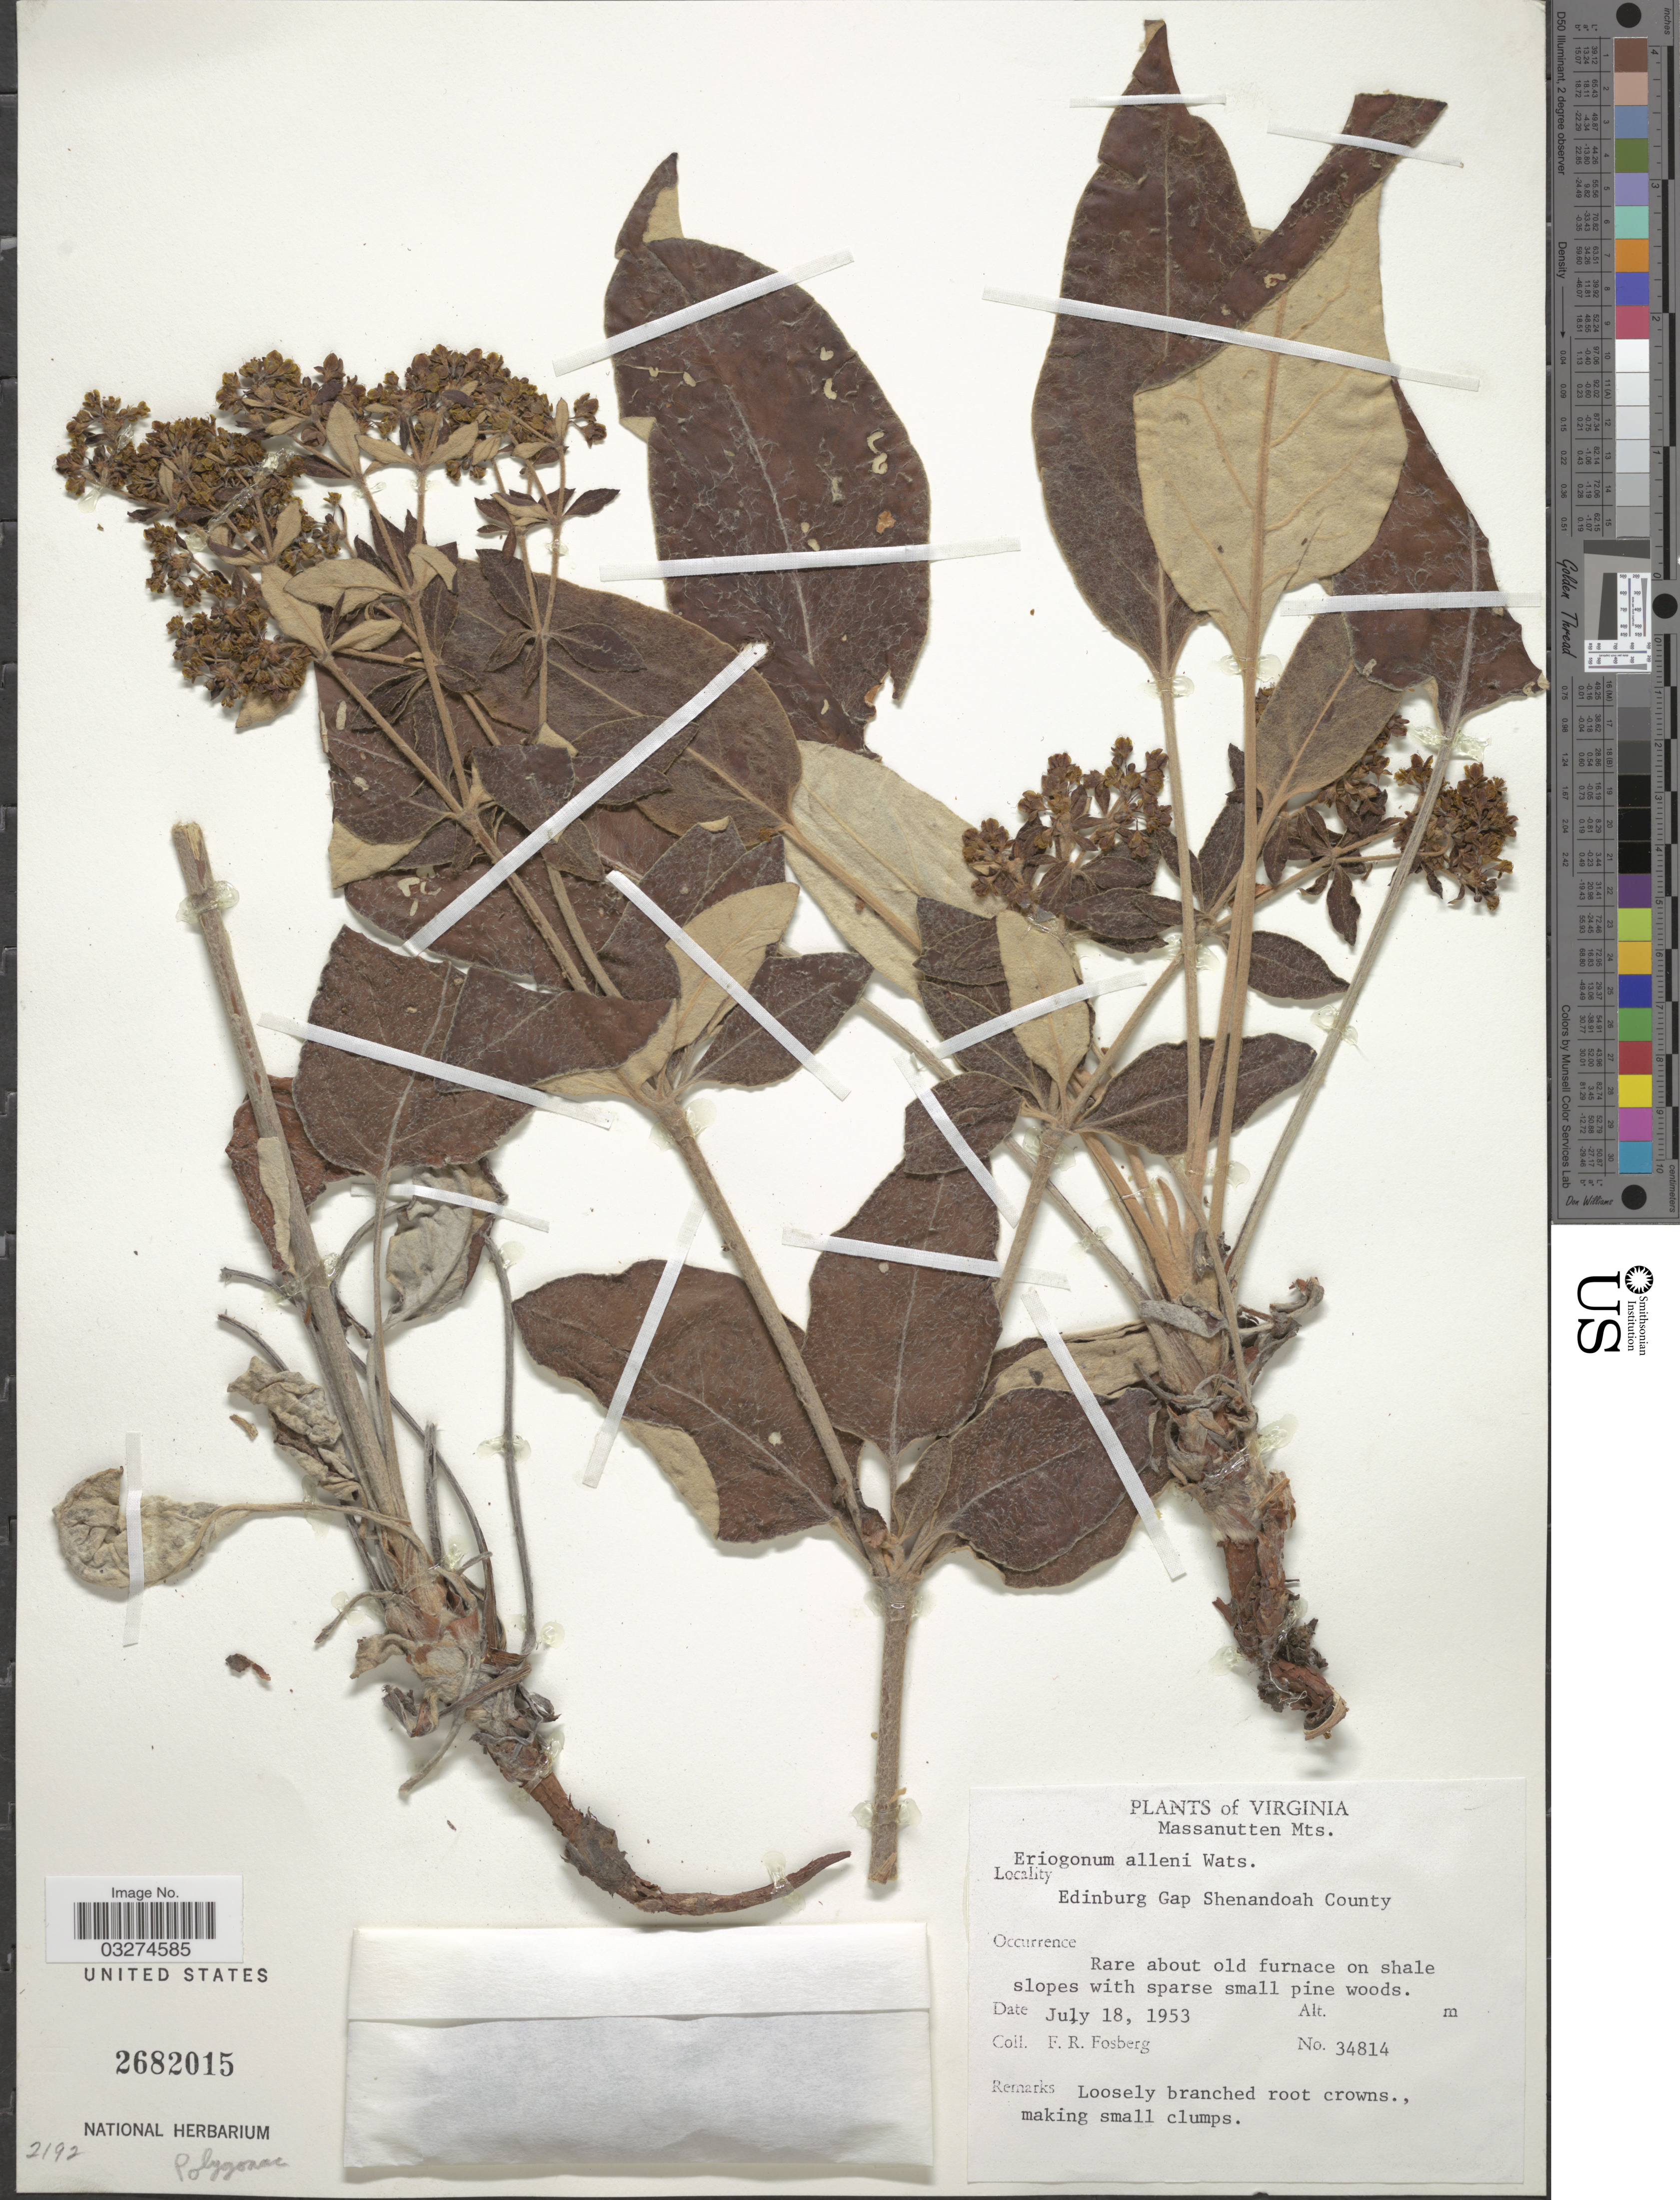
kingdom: Plantae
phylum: Tracheophyta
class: Magnoliopsida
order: Caryophyllales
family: Polygonaceae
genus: Eriogonum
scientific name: Eriogonum alleni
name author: S. Watson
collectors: F. R. Fosberg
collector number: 34814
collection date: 1953-07-18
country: United States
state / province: Virginia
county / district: Shenandoah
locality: Massanutten Mts. Edinburg Gap Shenandoah County.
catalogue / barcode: US 2682015